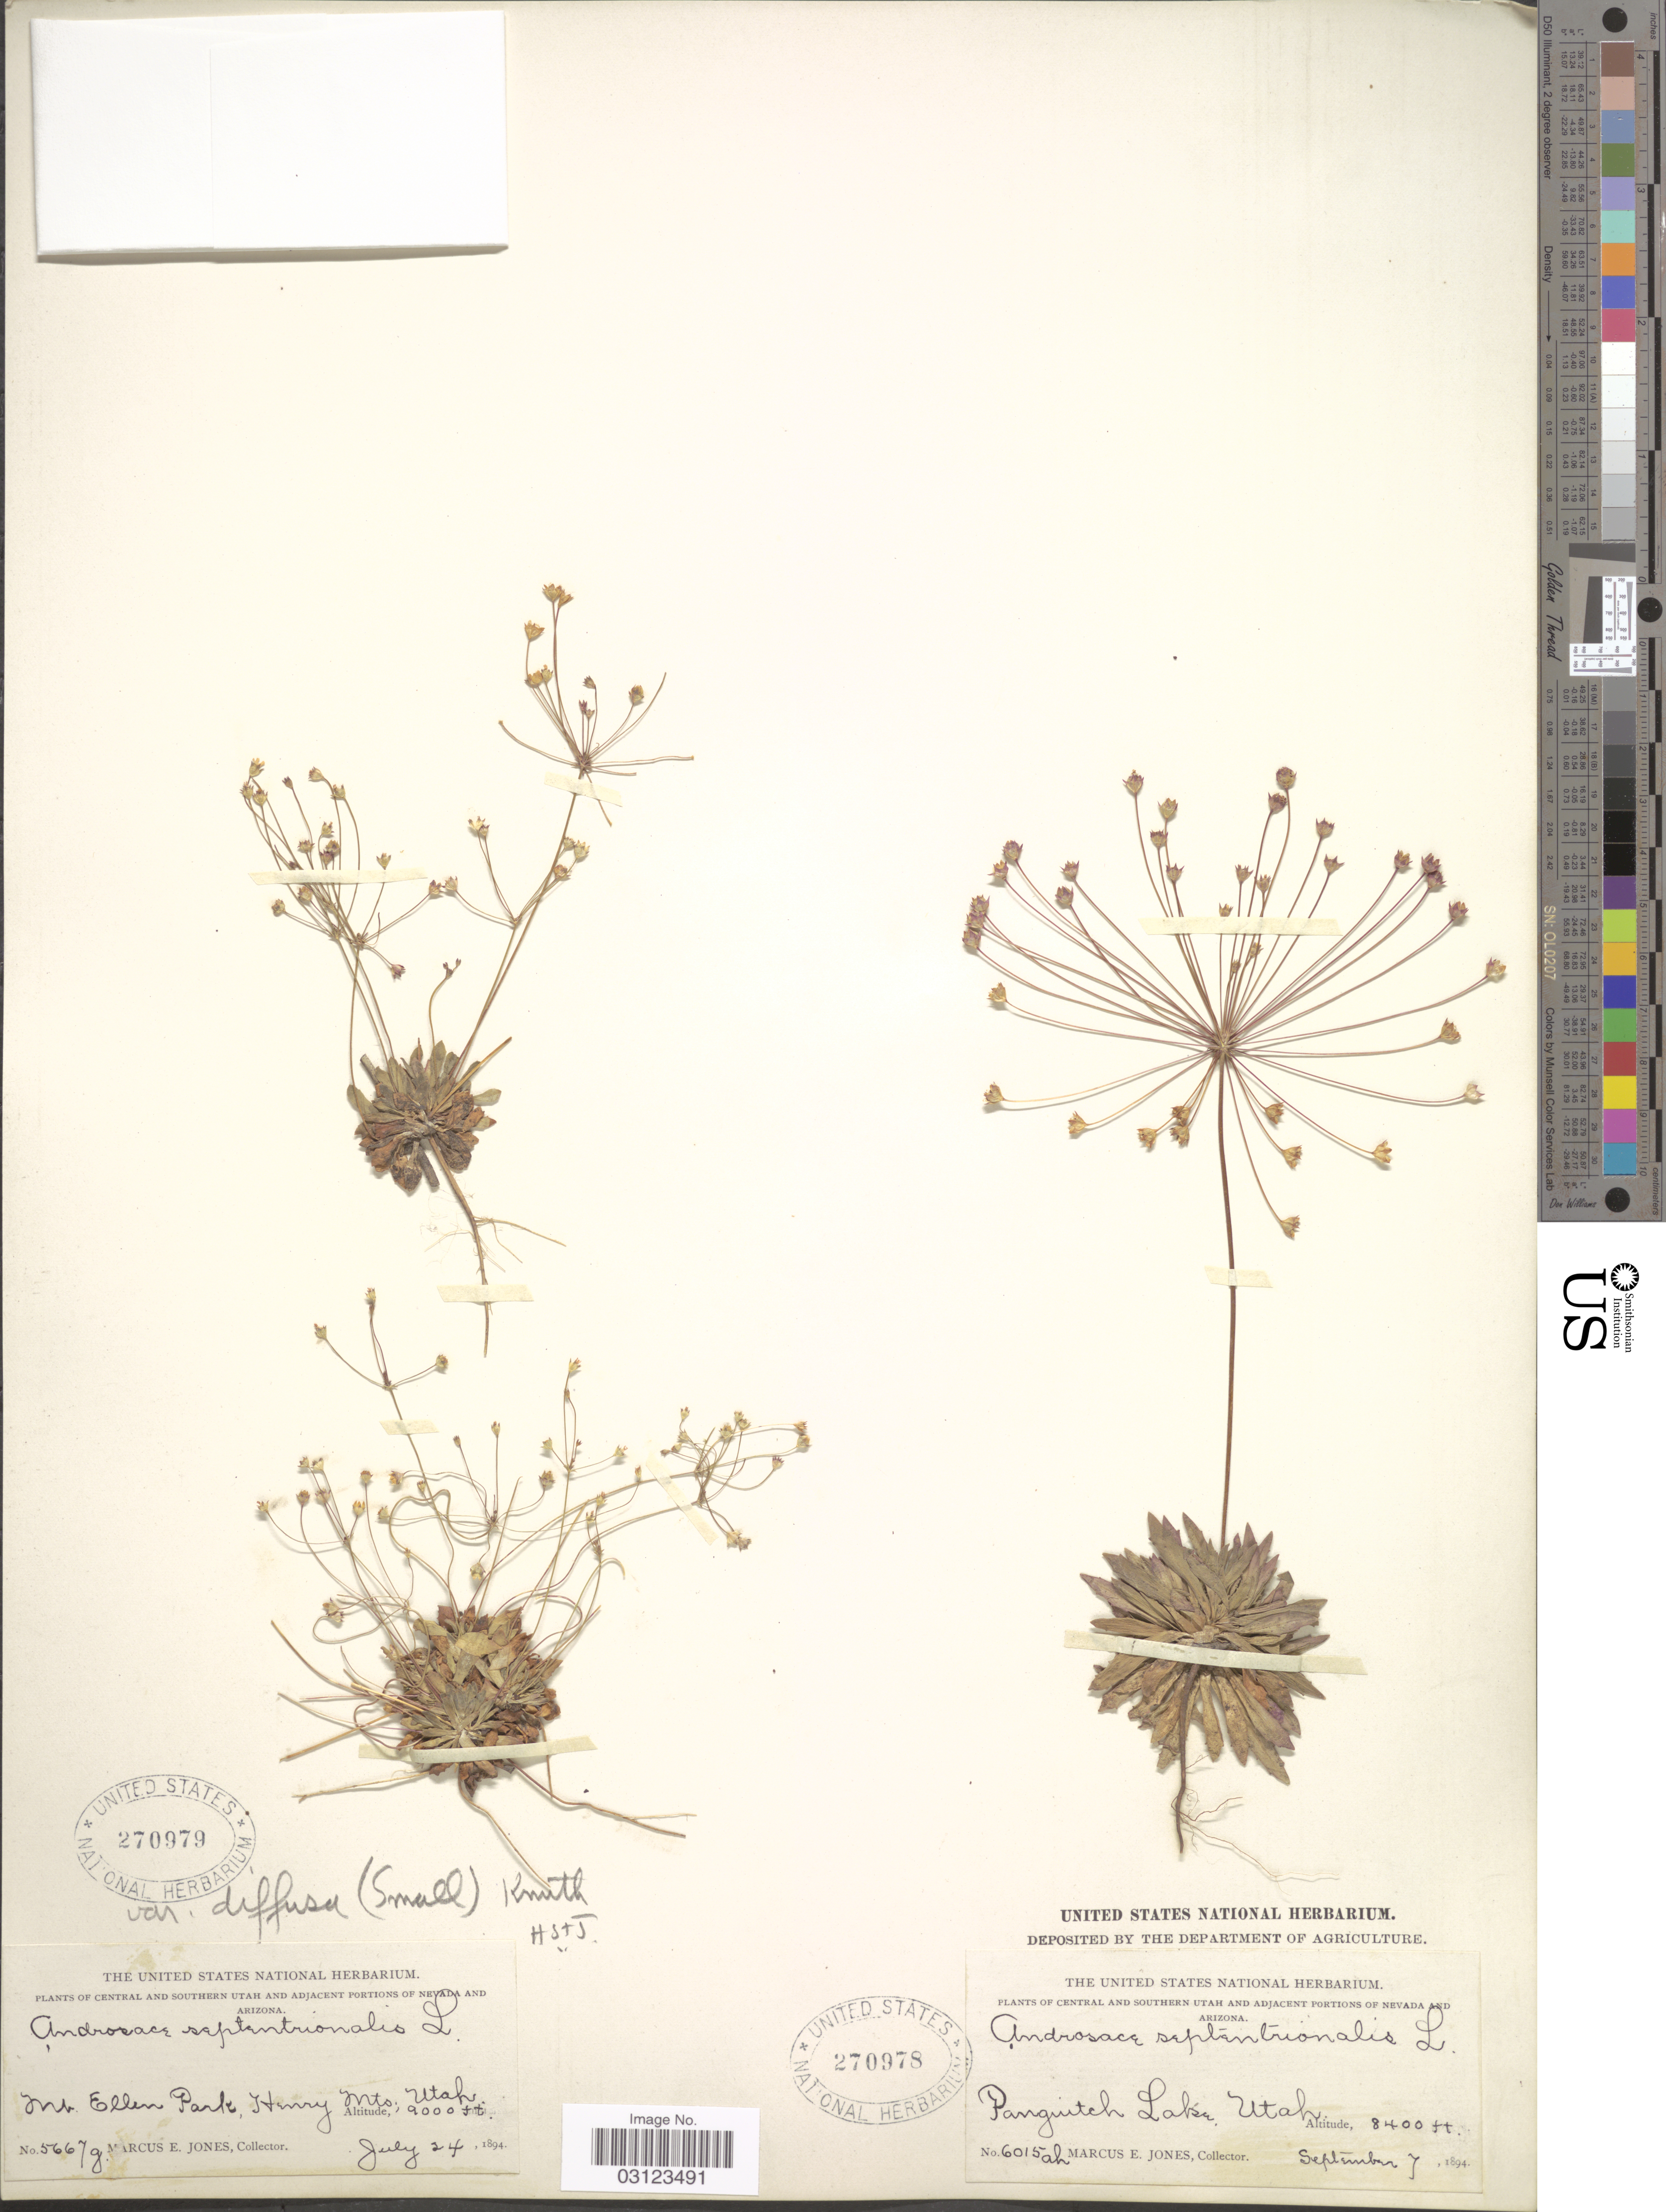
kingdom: Plantae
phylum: Tracheophyta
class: Magnoliopsida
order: Ericales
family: Primulaceae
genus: Androsace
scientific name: Androsace septentrionalis var. puberulenta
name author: (Rydb.) R. Knuth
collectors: M. E. Jones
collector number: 5667g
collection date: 1894-07-24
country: United States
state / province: Utah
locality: Central and Southern Utah. Mt. Ellen Park, Henry Mts.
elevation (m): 2743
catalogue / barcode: US 270979-2